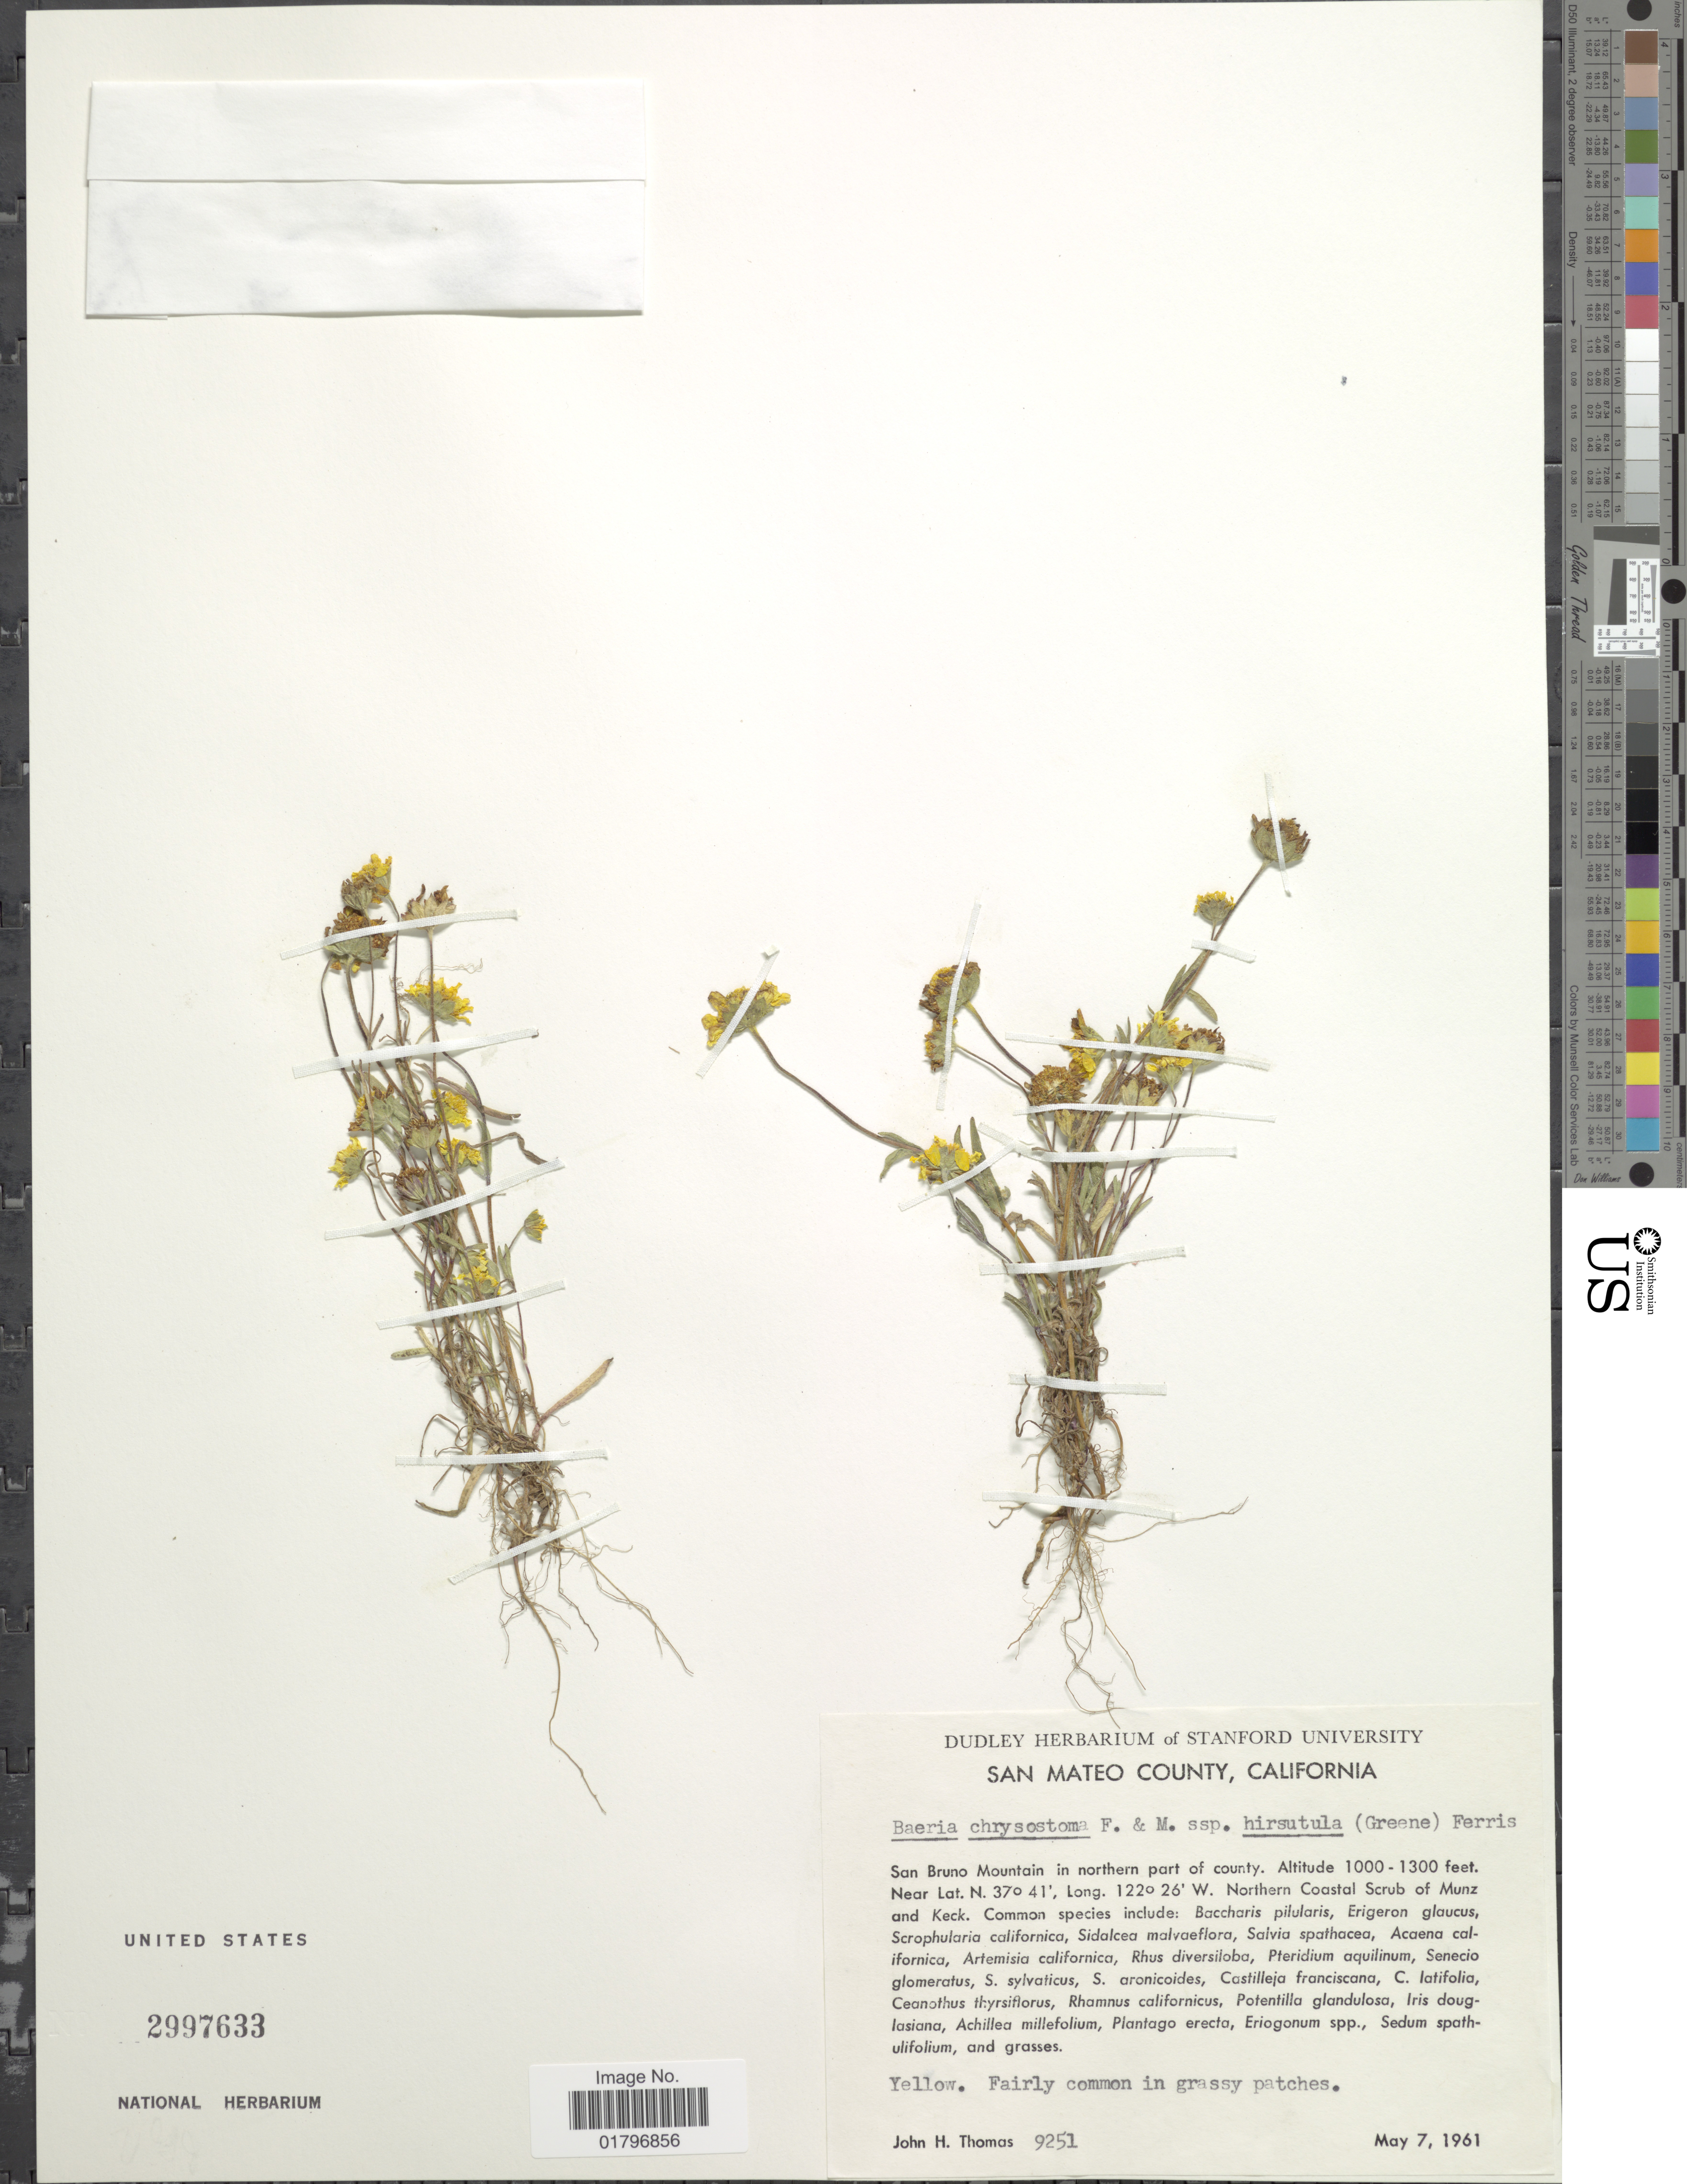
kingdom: Plantae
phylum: Tracheophyta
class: Magnoliopsida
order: Asterales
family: Asteraceae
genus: Lasthenia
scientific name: Lasthenia chrysostoma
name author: (Fisch. & C.A. Mey.) Greene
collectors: J. H. Thomas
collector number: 9251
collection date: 1961-05-07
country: United States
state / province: California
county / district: San Mateo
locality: San Mateo County. San Bruno Mountain in northern part of county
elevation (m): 305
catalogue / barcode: US 2997633